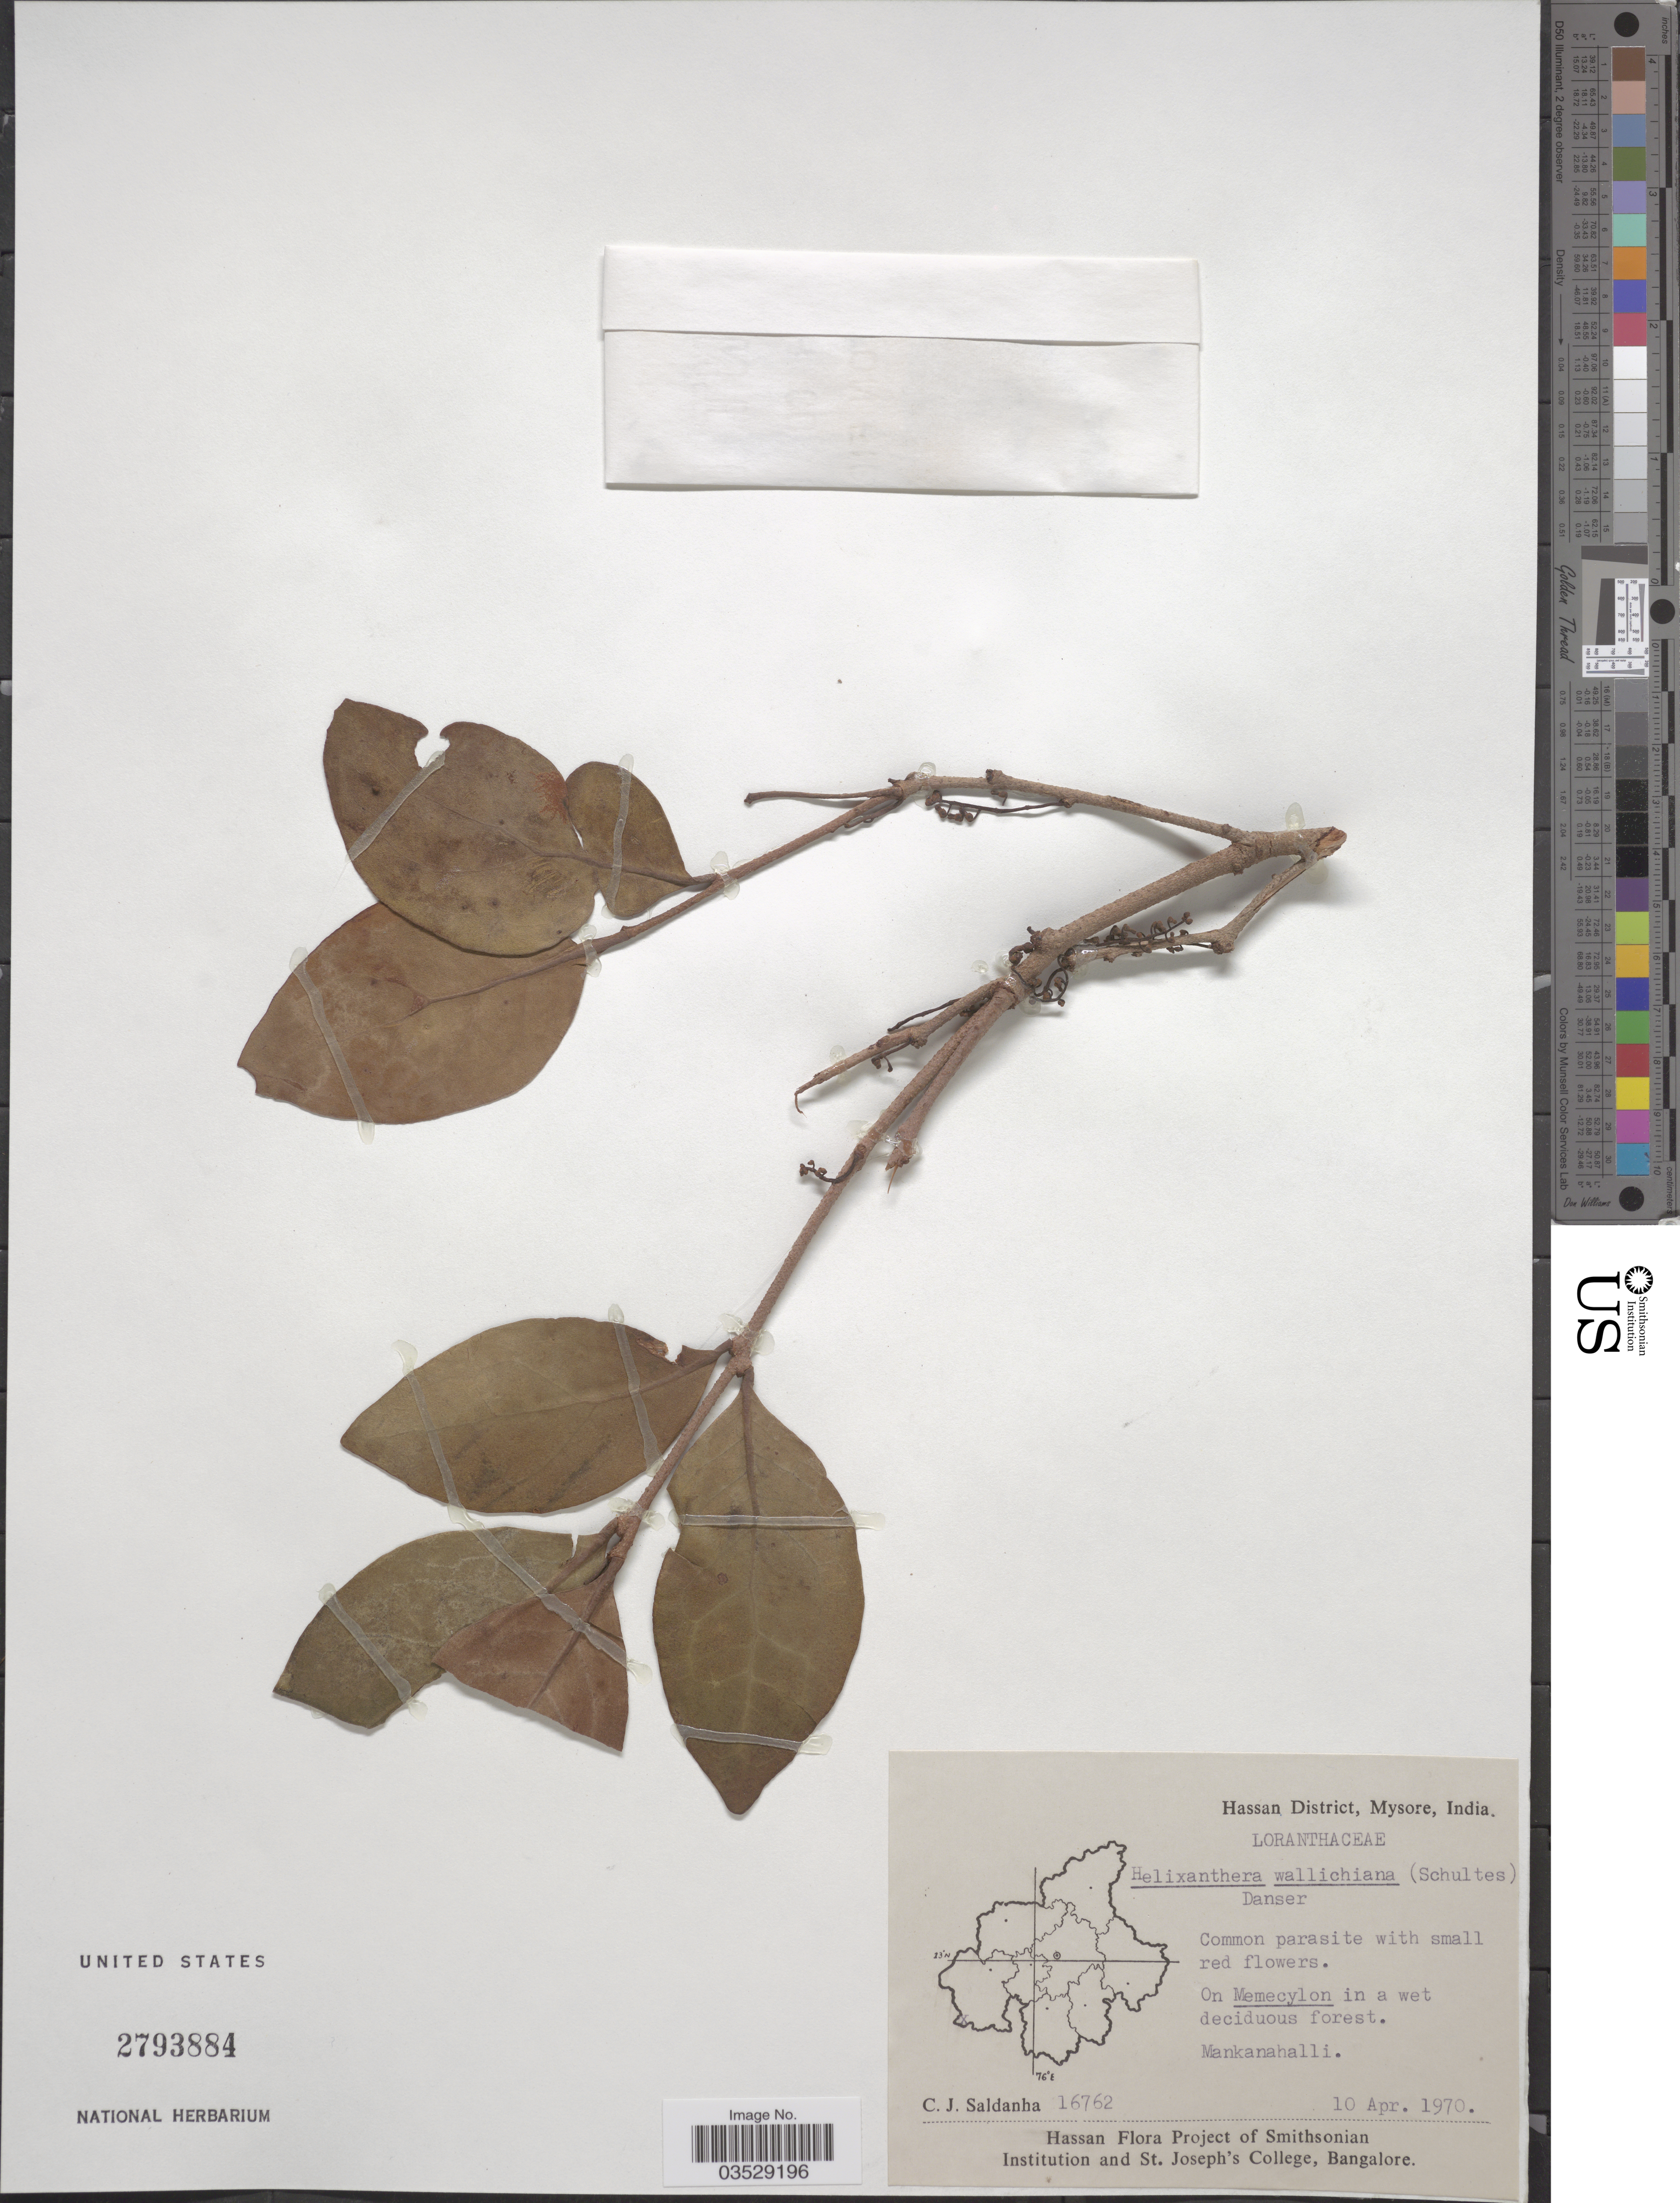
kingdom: Plantae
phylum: Tracheophyta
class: Magnoliopsida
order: Santalales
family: Loranthaceae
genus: Helixanthera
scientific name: Helixanthera wallichiana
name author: Danser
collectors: C. J. Saldanha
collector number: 16762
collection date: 1970-04-10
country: India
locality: Hassan District, Mysore. Mankanahalli.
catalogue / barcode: US 2793884